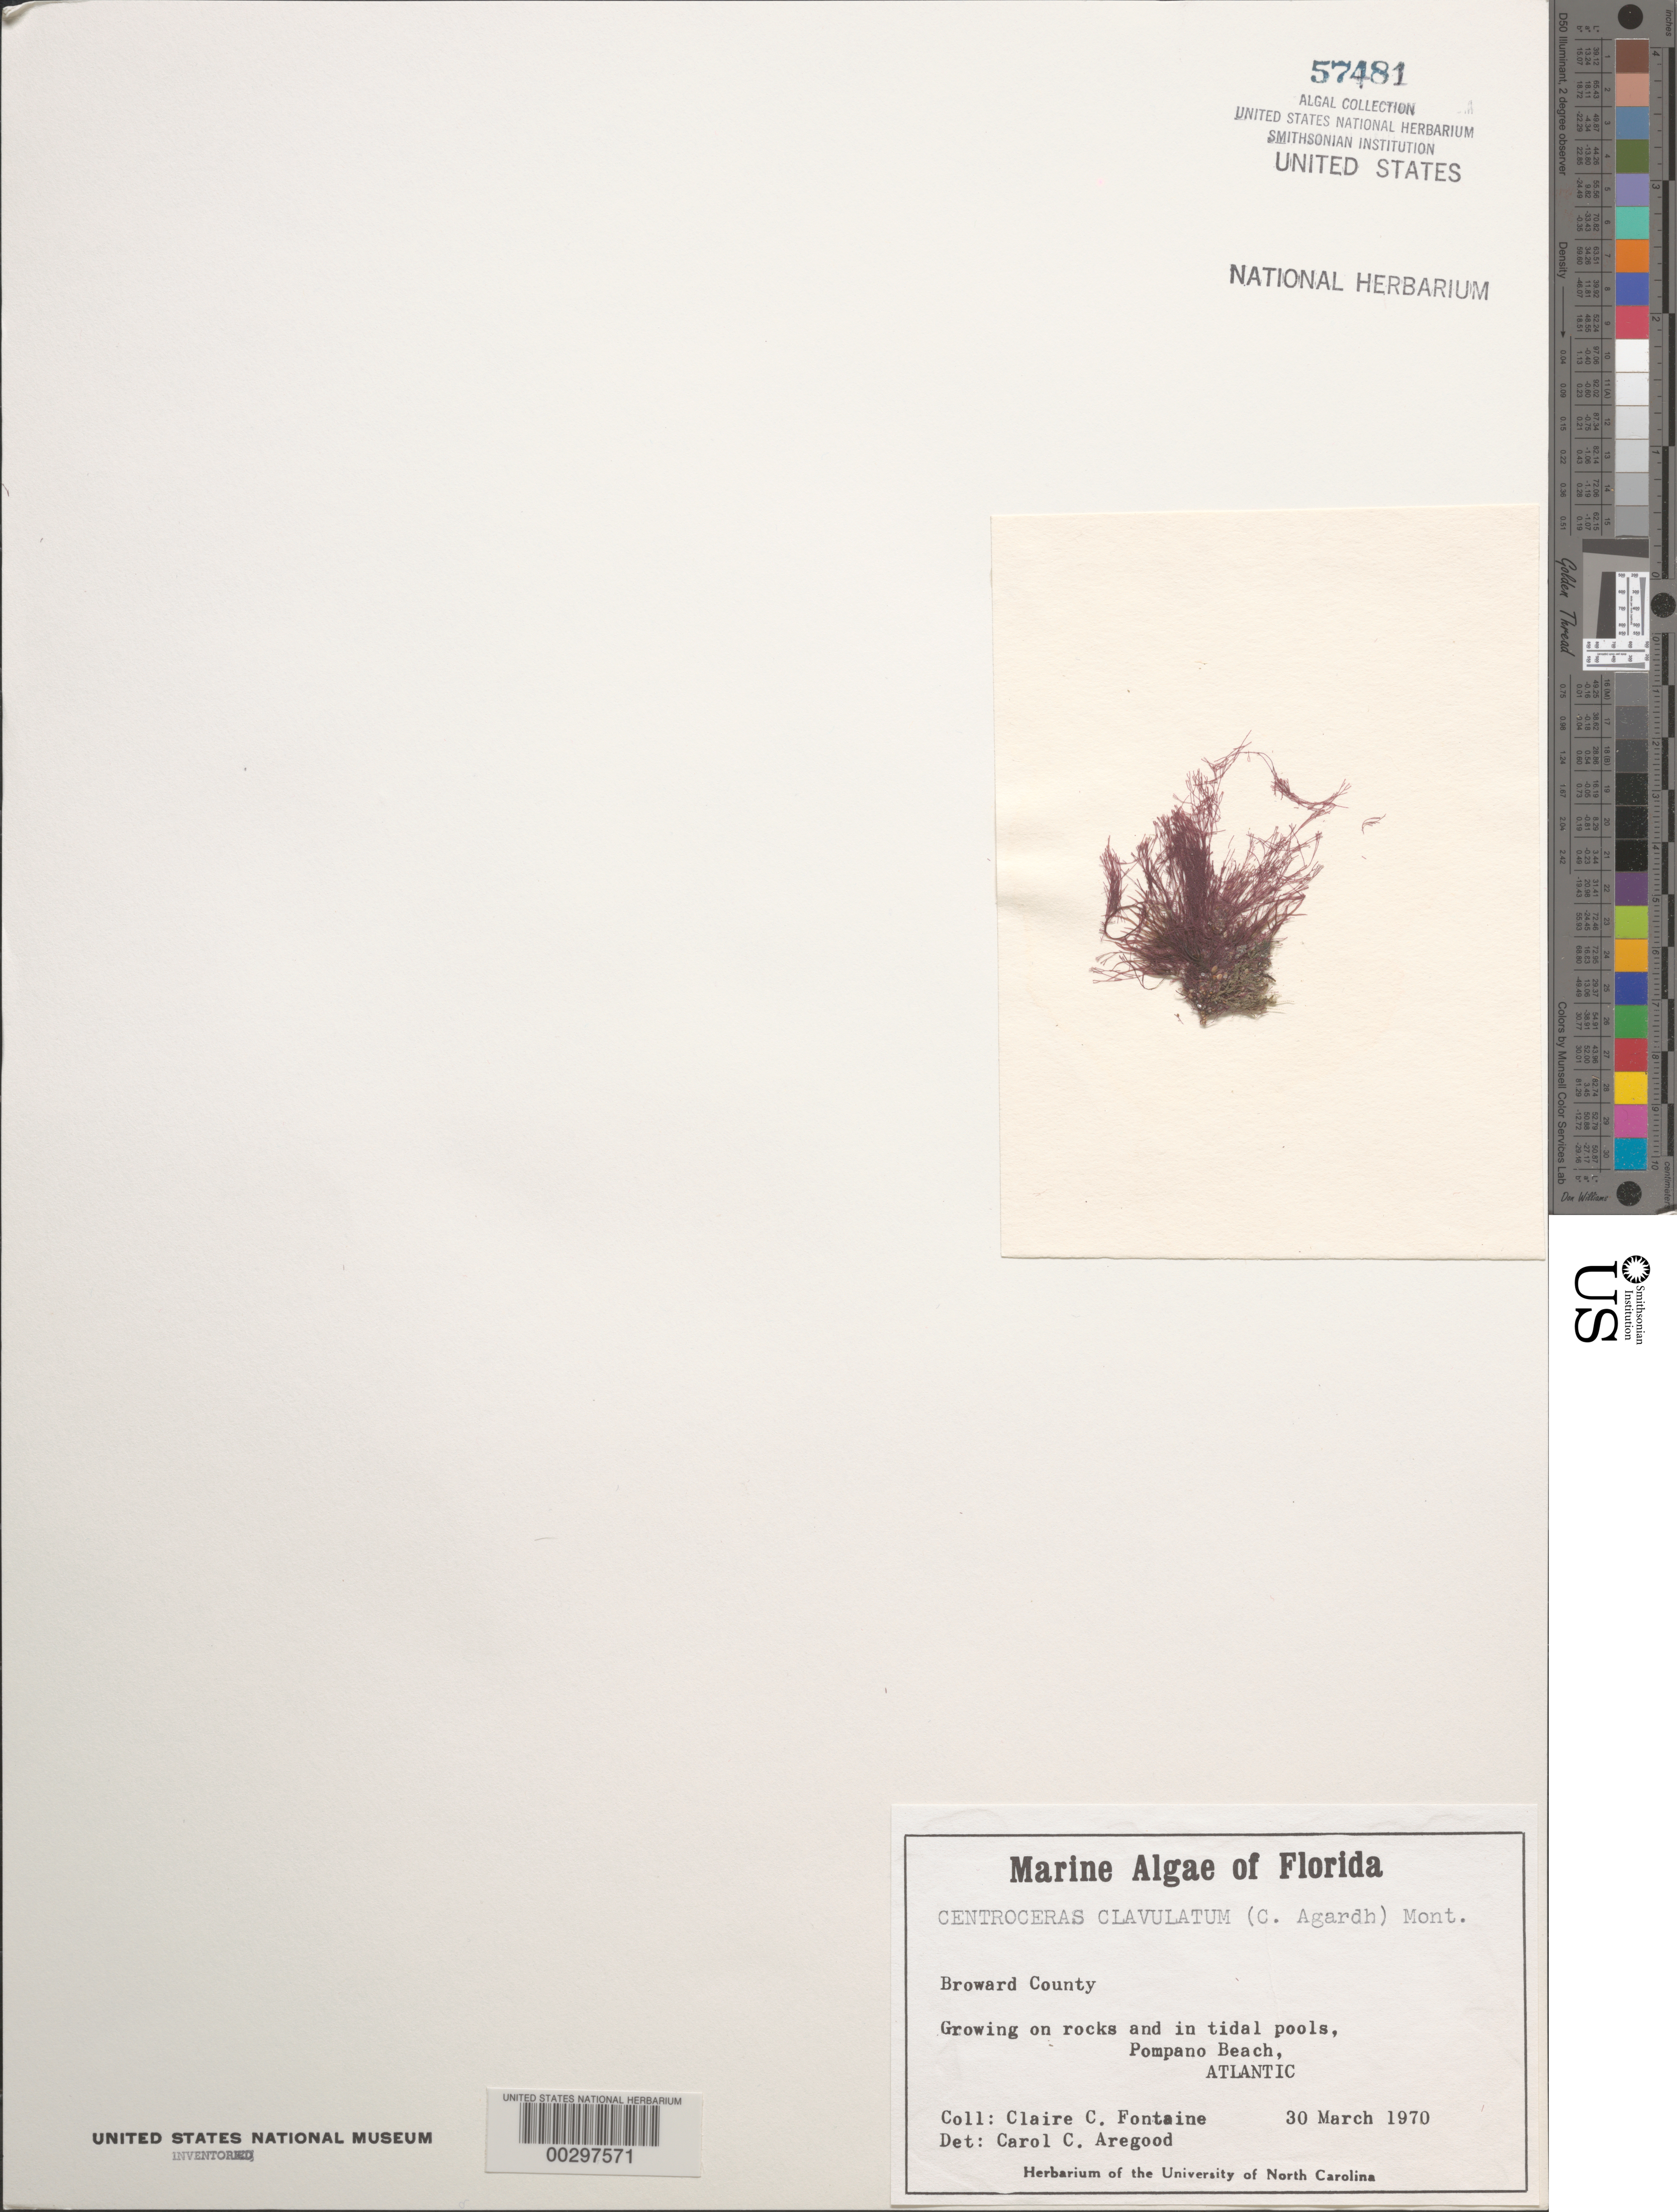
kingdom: Plantae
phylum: Rhodophyta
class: Florideophyceae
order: Ceramiales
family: Ceramiaceae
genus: Centroceras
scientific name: Centroceras clavulatum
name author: (C. Agardh) Mont.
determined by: Aregood, C. C.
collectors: C. Fontaine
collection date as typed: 30 Mar 1970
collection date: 1970-03-30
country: United States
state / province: Florida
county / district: Broward County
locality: Pompano Beach, Atlantic Ocean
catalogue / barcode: US 57481